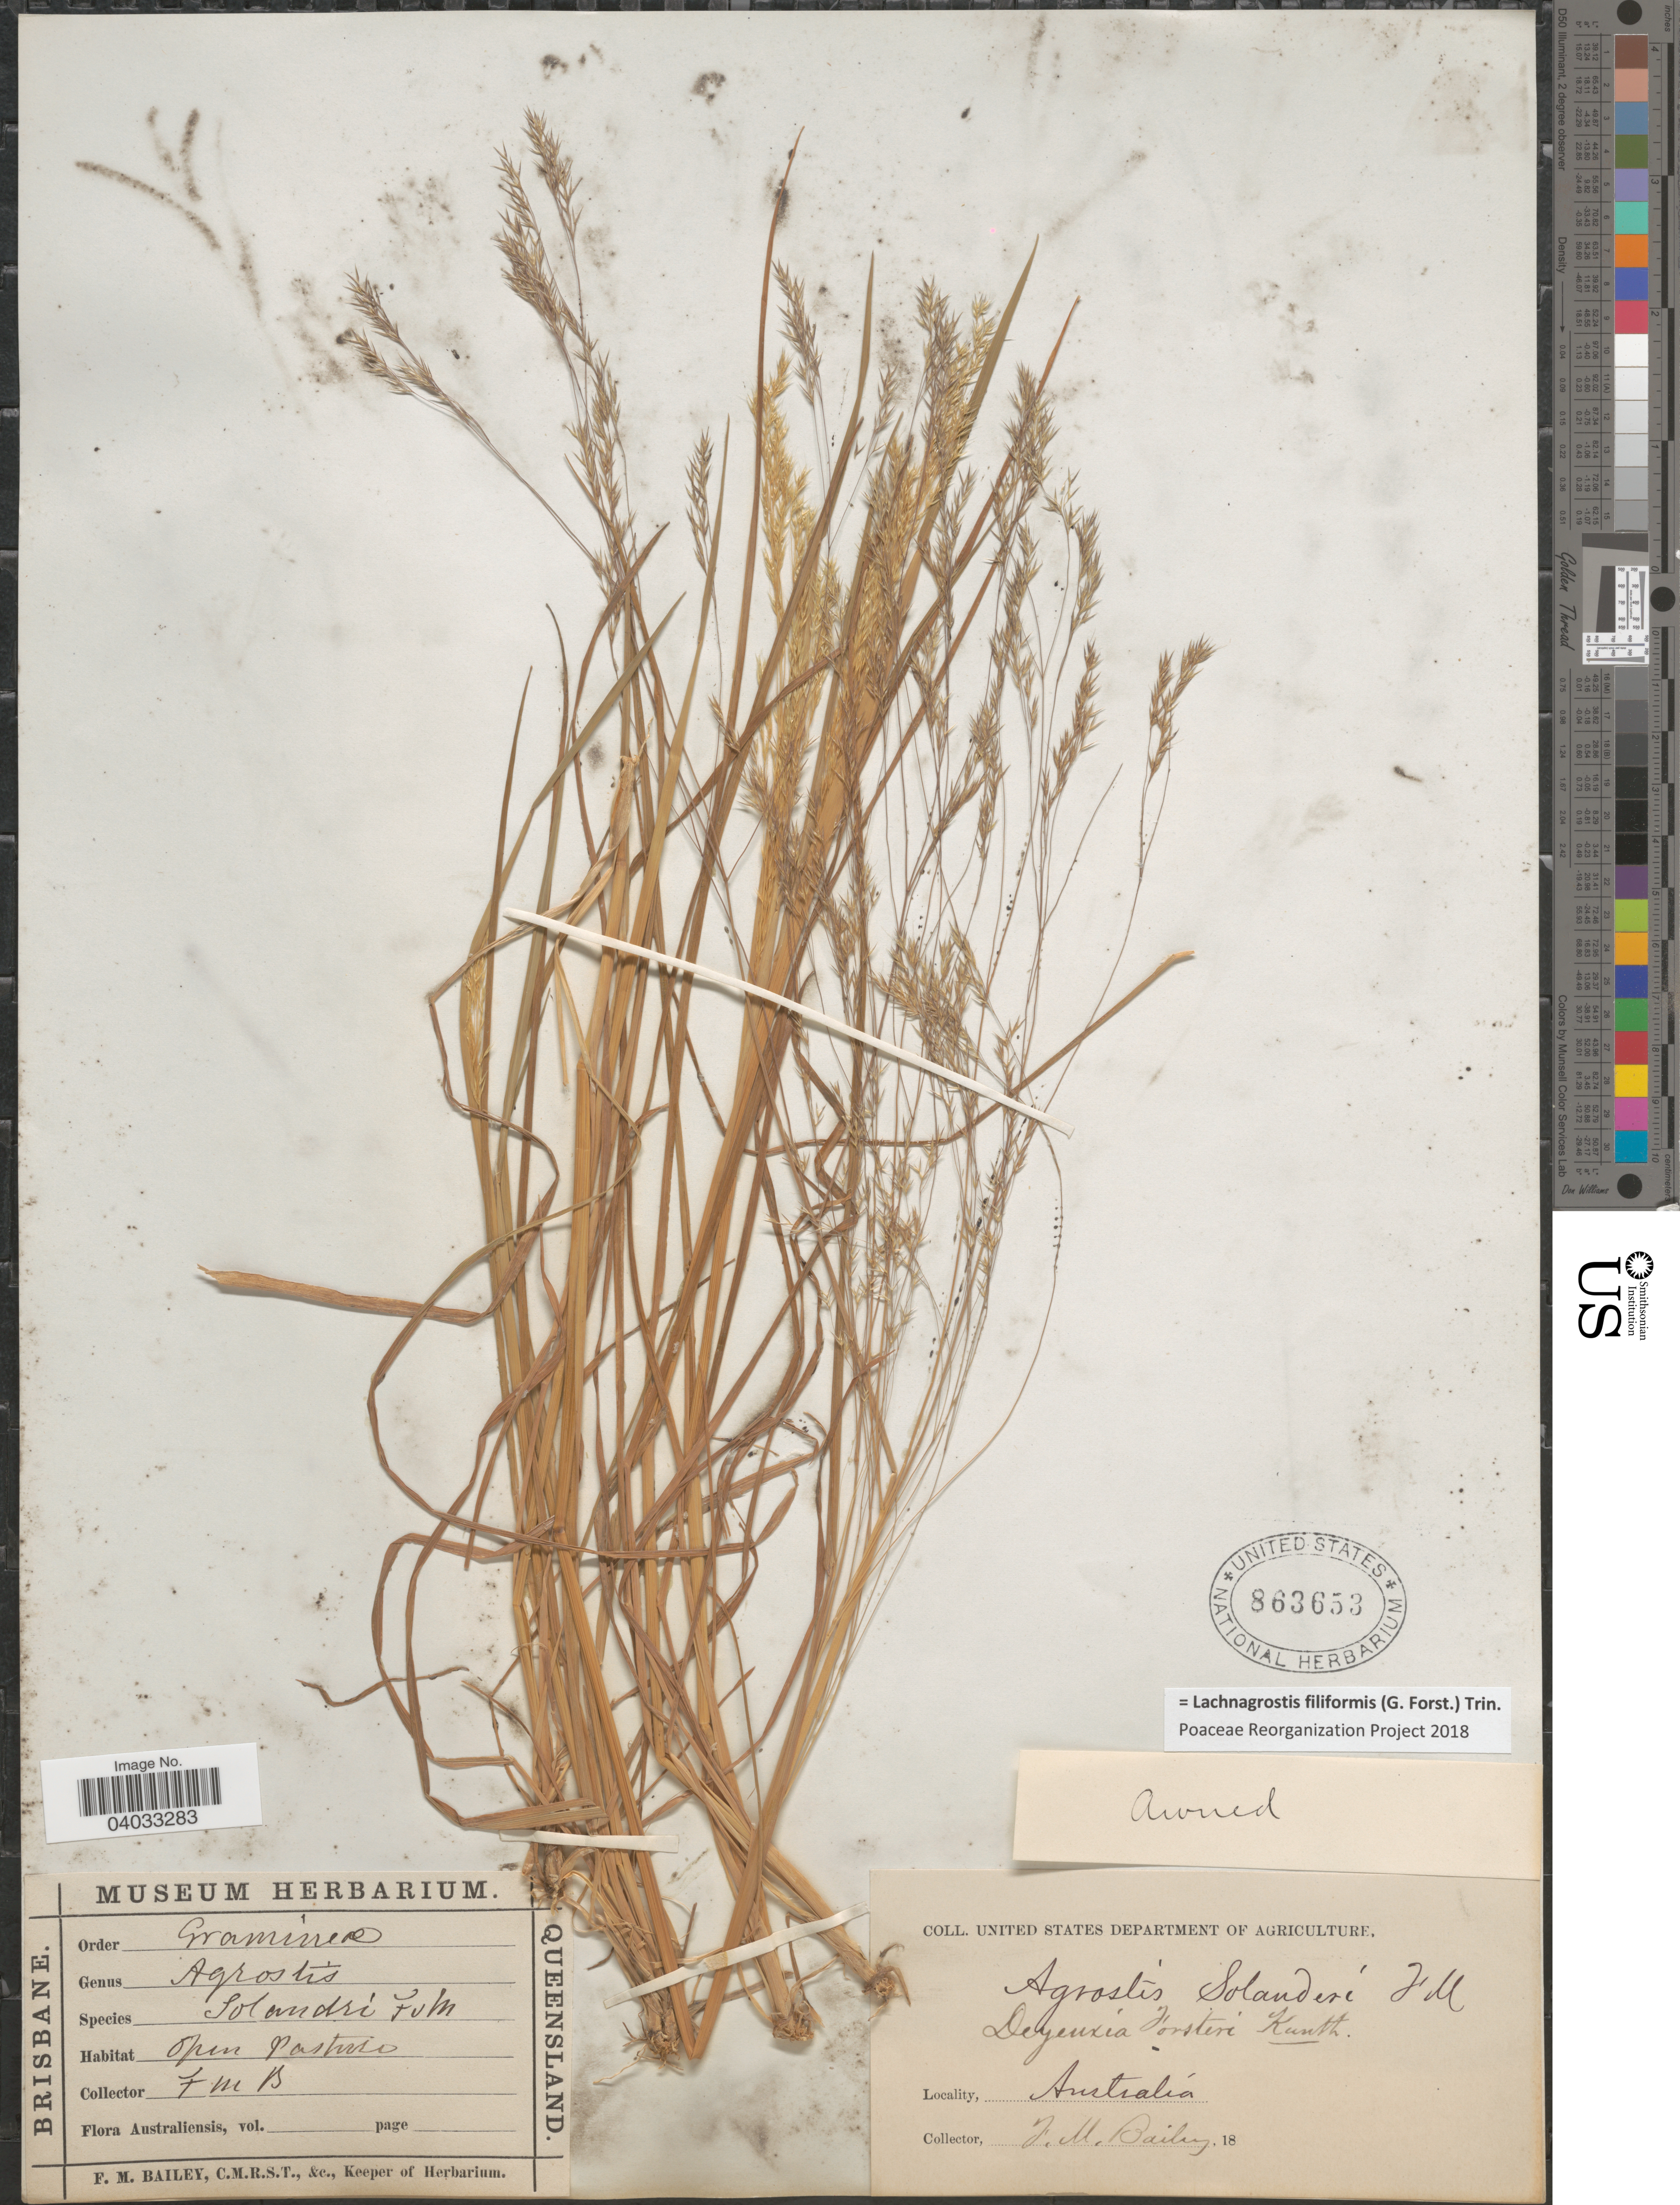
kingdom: Plantae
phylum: Tracheophyta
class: Liliopsida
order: Poales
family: Poaceae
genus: Lachnagrostis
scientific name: Lachnagrostis filiformis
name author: (J.R. Forst.) Trin.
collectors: F. M. Bailey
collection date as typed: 18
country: Australia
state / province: Queensland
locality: Brisbane.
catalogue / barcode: US 863653